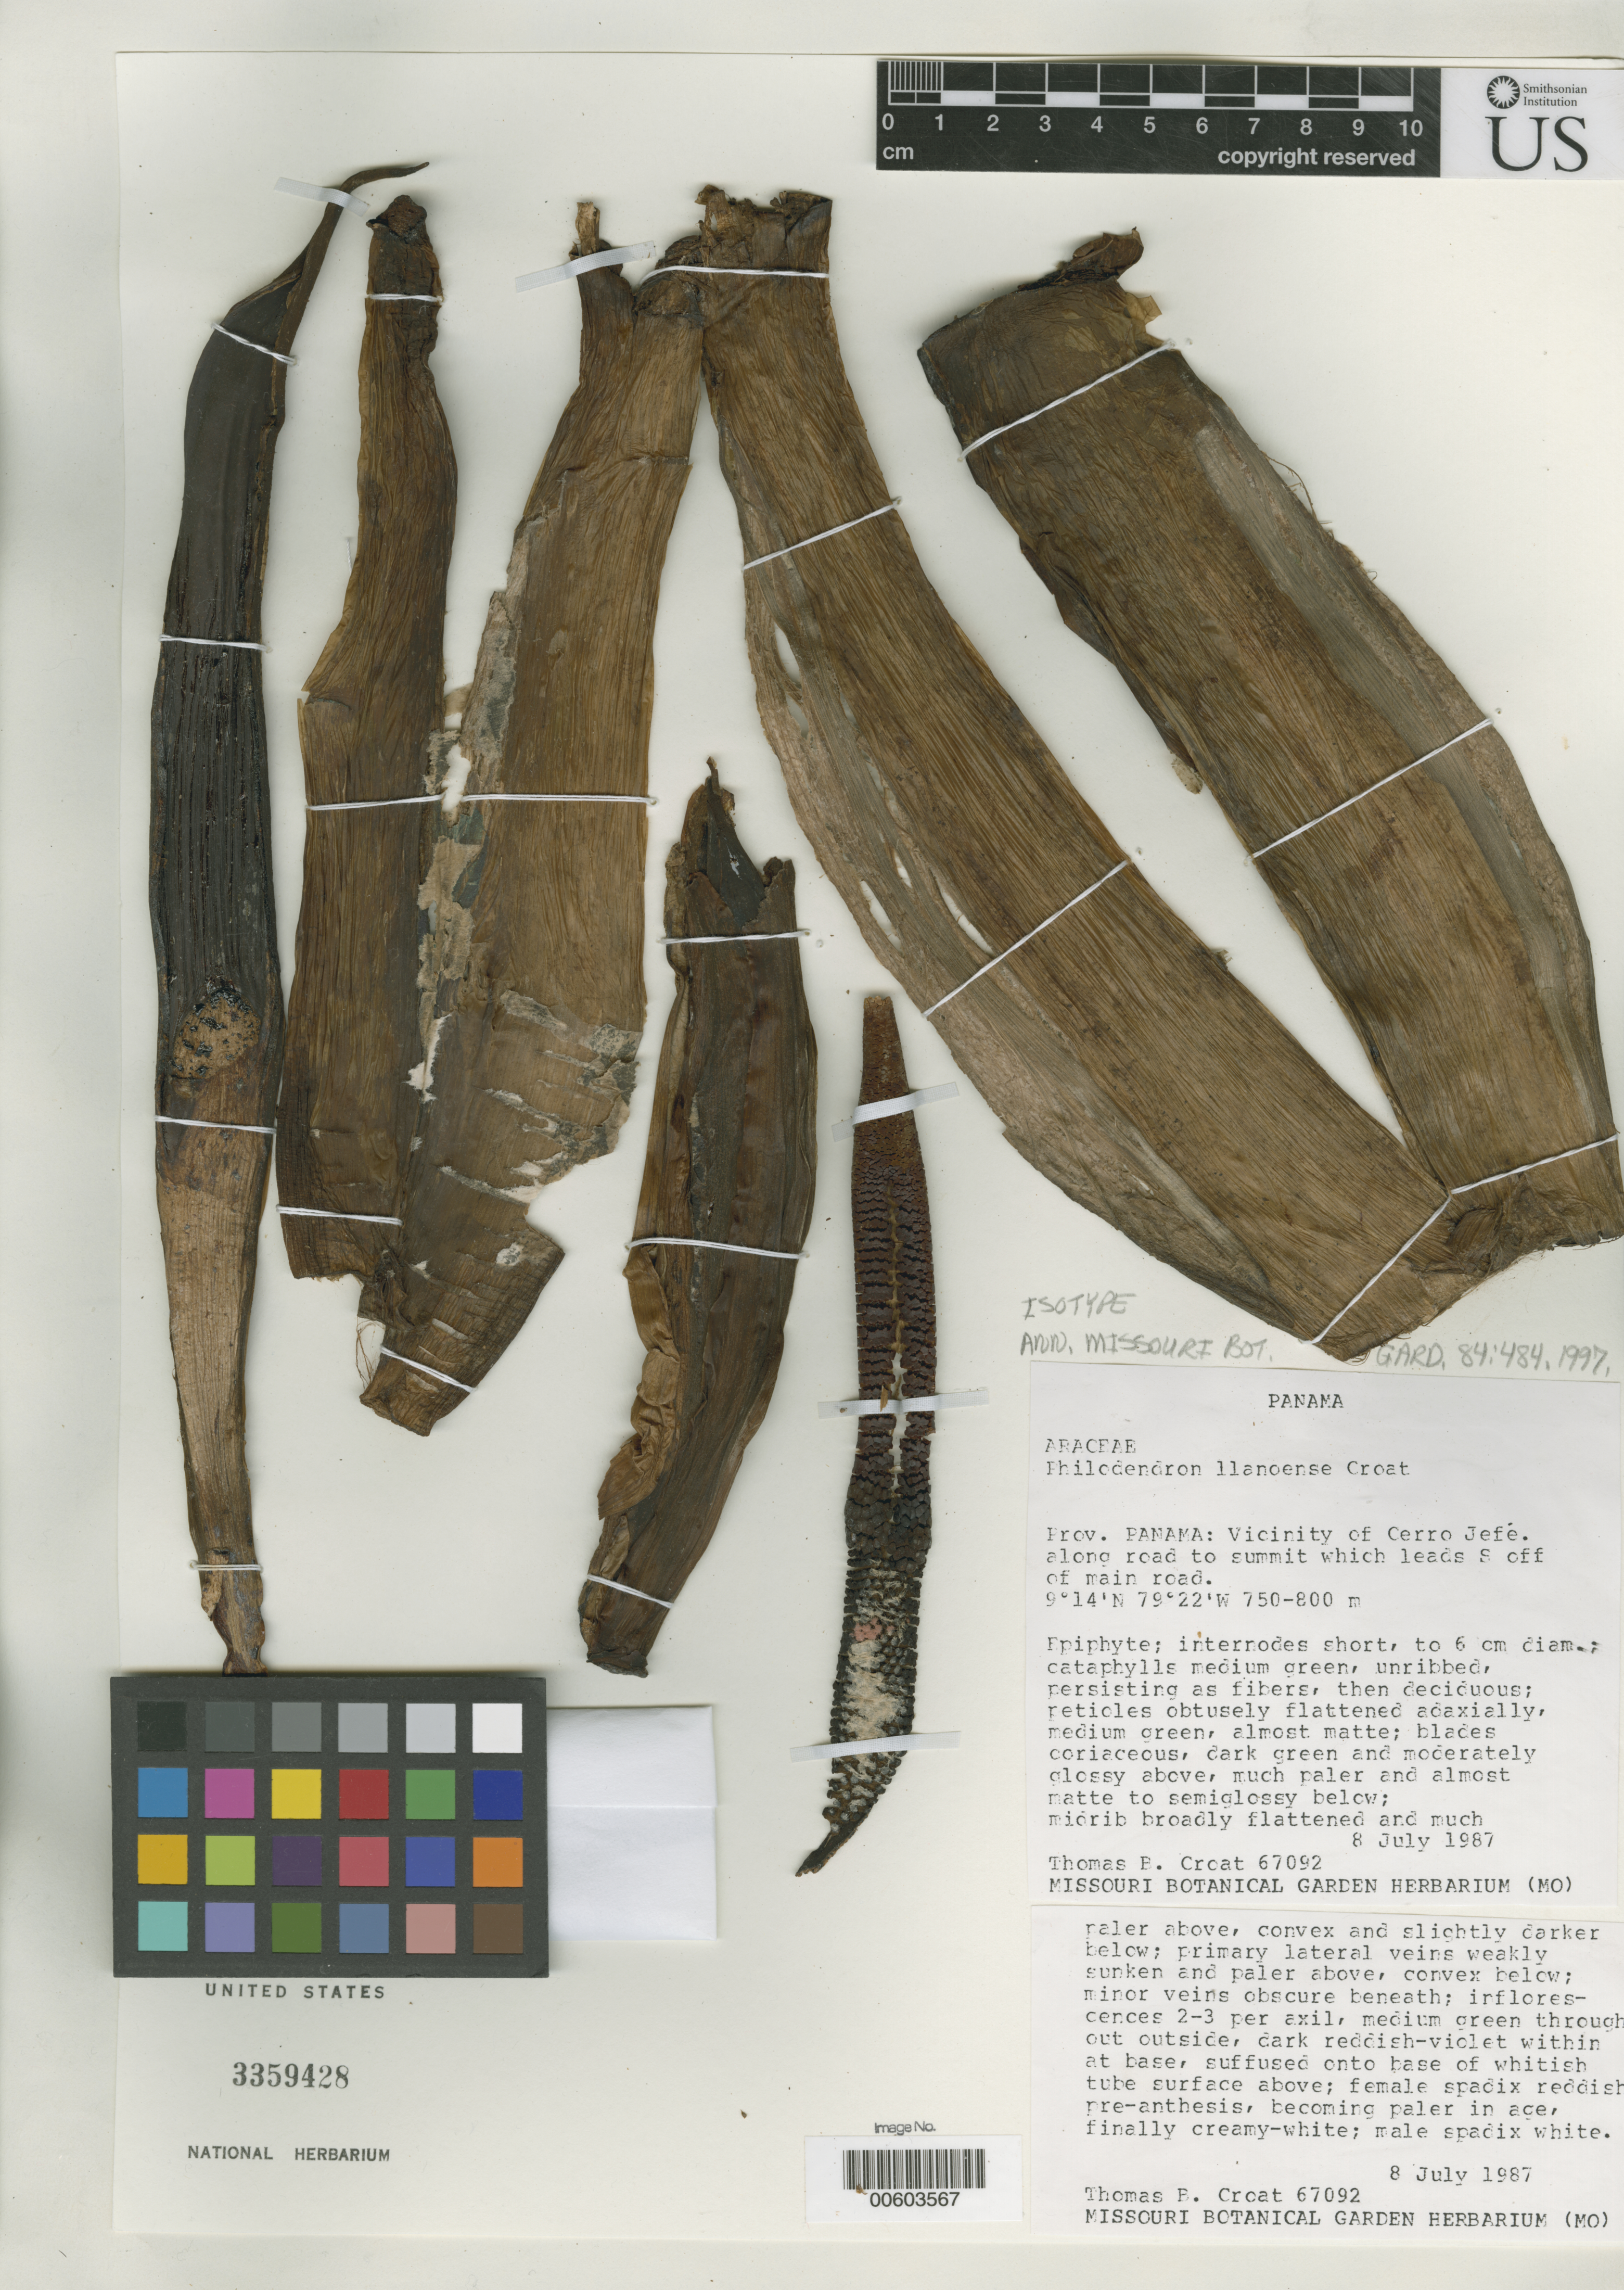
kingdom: Plantae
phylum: Tracheophyta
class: Liliopsida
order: Alismatales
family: Araceae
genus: Philodendron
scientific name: Philodendron llanoense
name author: Croat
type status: Isotype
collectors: T. B. Croat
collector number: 67092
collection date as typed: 08 Jul 1987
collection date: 1987-07-08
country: Panama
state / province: Panamá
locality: Vicinity of Cero Jefe, along road to summit leading S of main road.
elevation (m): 750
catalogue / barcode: US 3359428